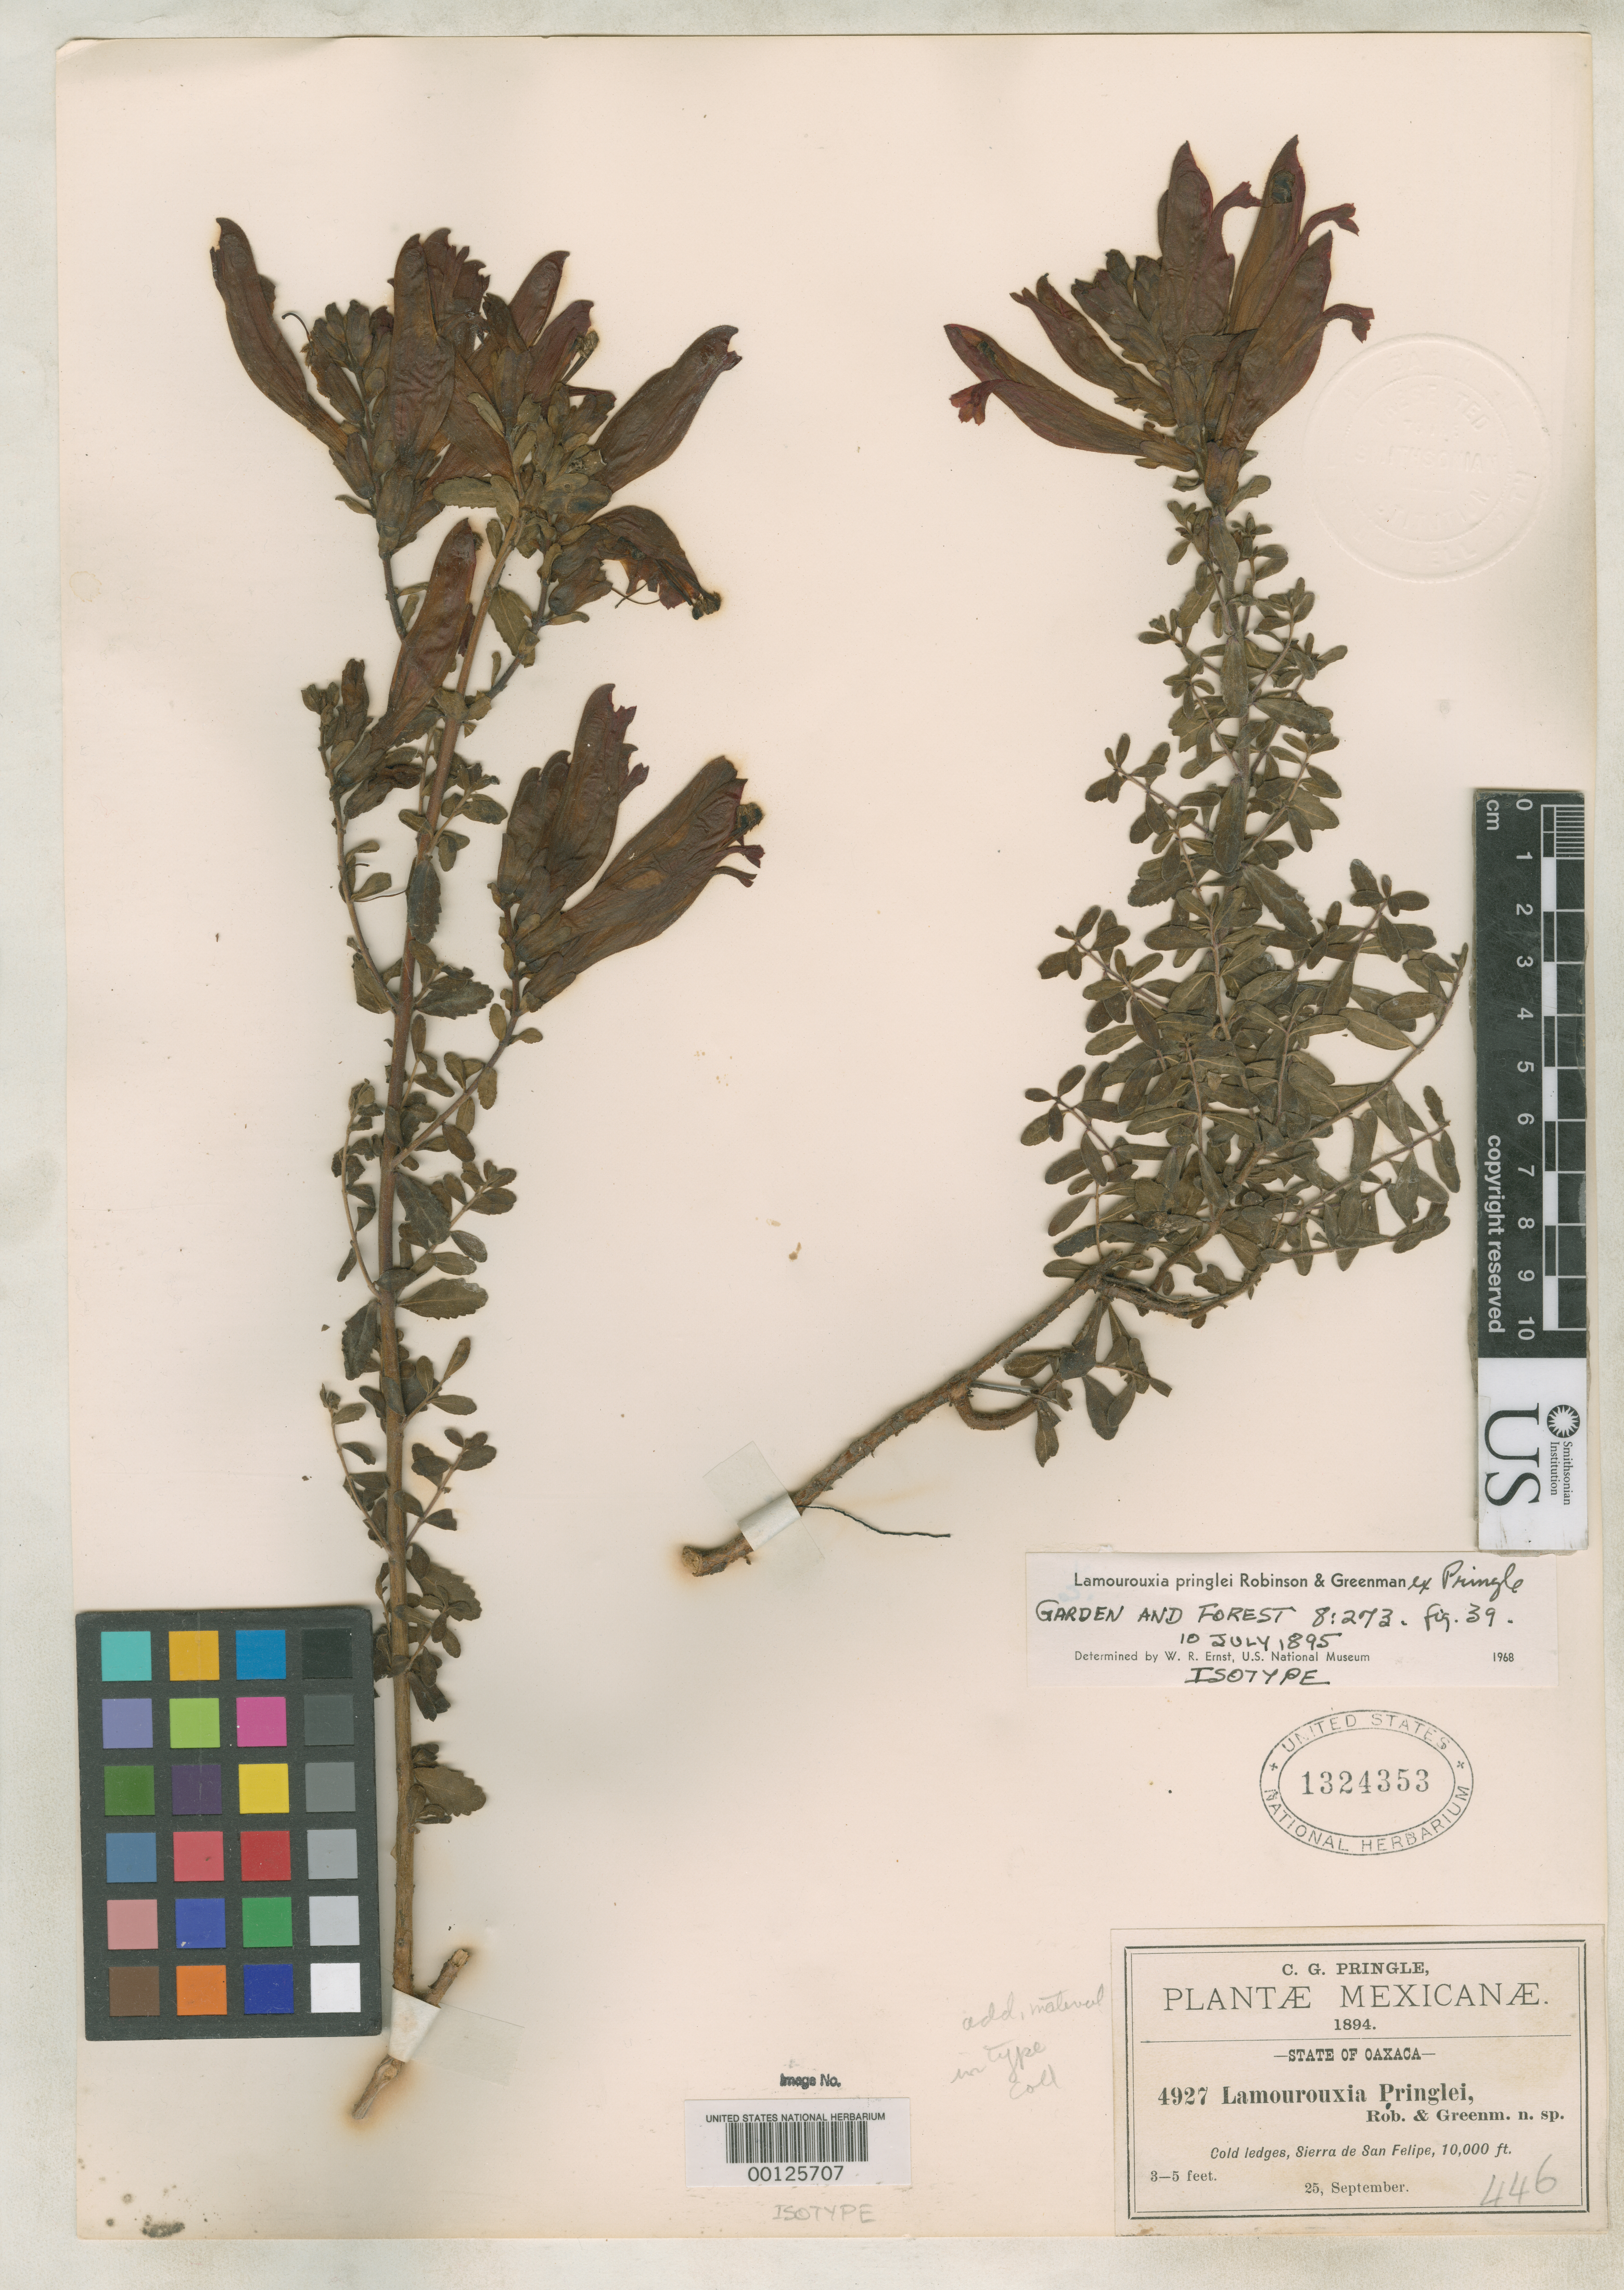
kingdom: Plantae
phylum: Tracheophyta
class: Magnoliopsida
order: Lamiales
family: Orobanchaceae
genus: Lamourouxia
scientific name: Lamourouxia pringlei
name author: B.L. Rob. & Greenm. ex Pringle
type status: Isotype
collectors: C. G. Pringle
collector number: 4927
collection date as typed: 25 Sep 1894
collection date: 1894-09-25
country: Mexico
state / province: Oaxaca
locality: Sierra Desan Felipe.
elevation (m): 3048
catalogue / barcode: US 1324353